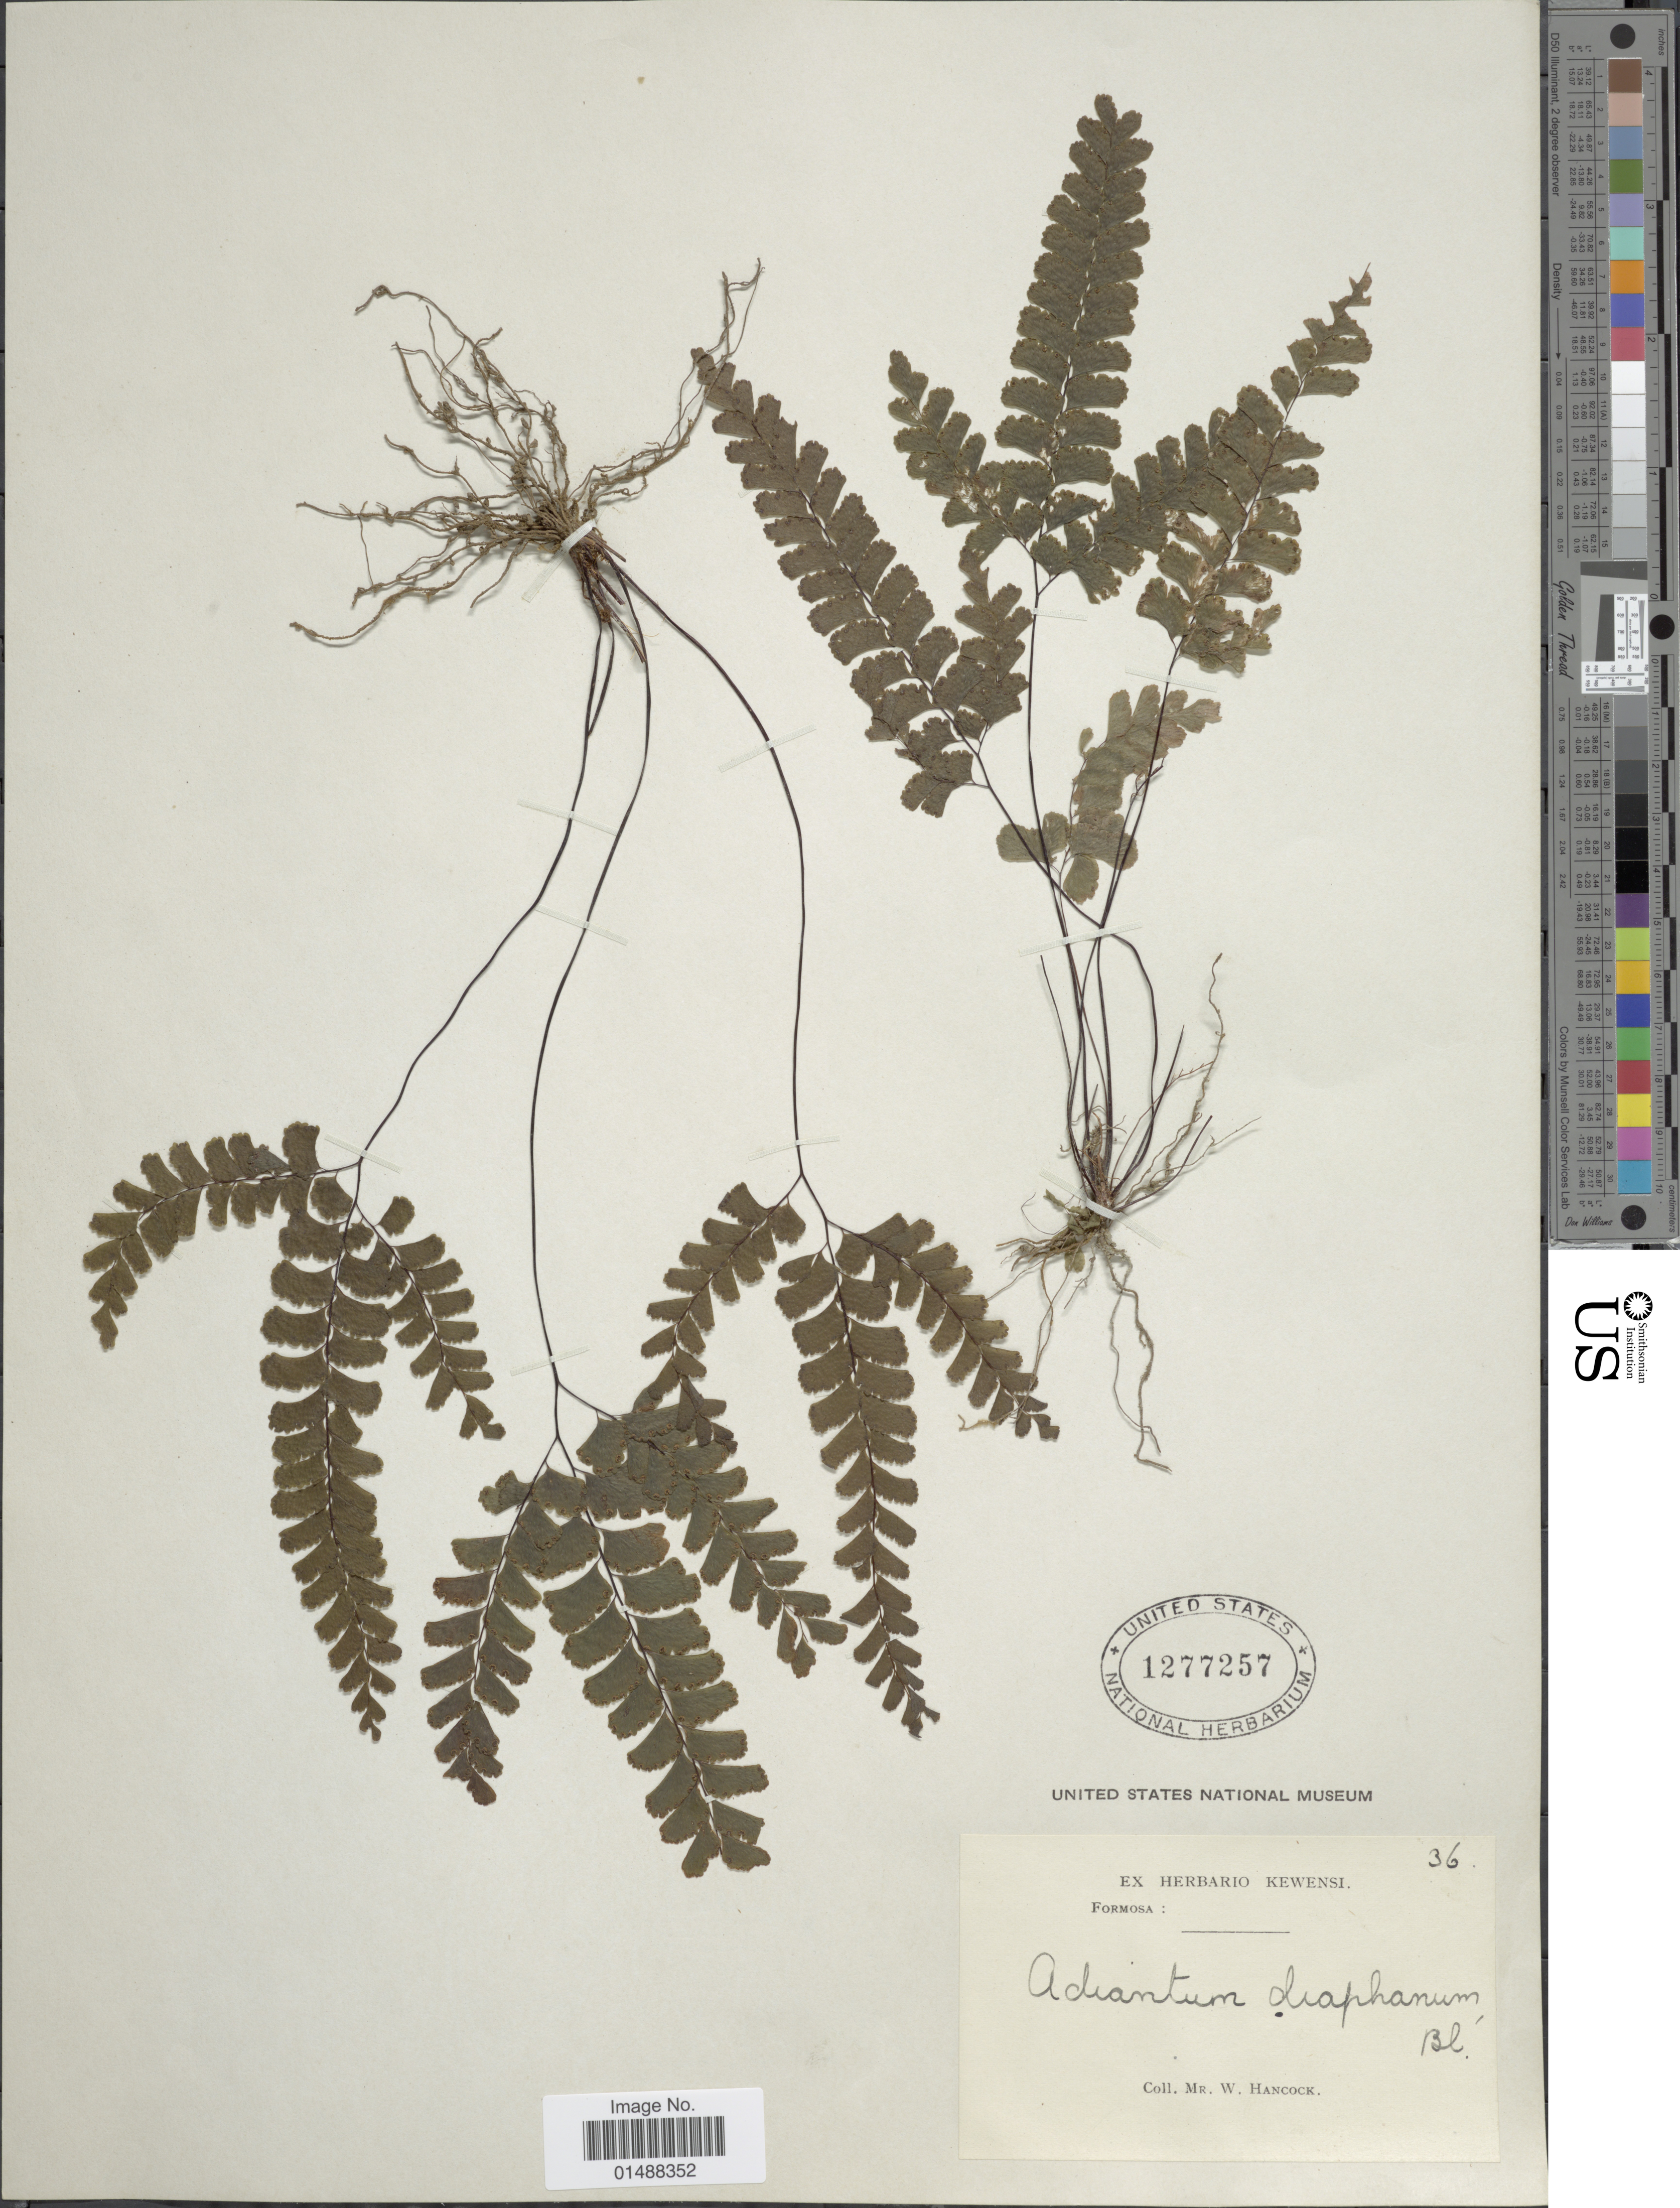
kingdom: Plantae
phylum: Tracheophyta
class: Polypodiopsida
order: Polypodiales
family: Pteridaceae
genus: Adiantum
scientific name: Adiantum diaphanum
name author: Blume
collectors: W. Hancock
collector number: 36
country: Taiwan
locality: Formosa.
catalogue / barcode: US 1277257